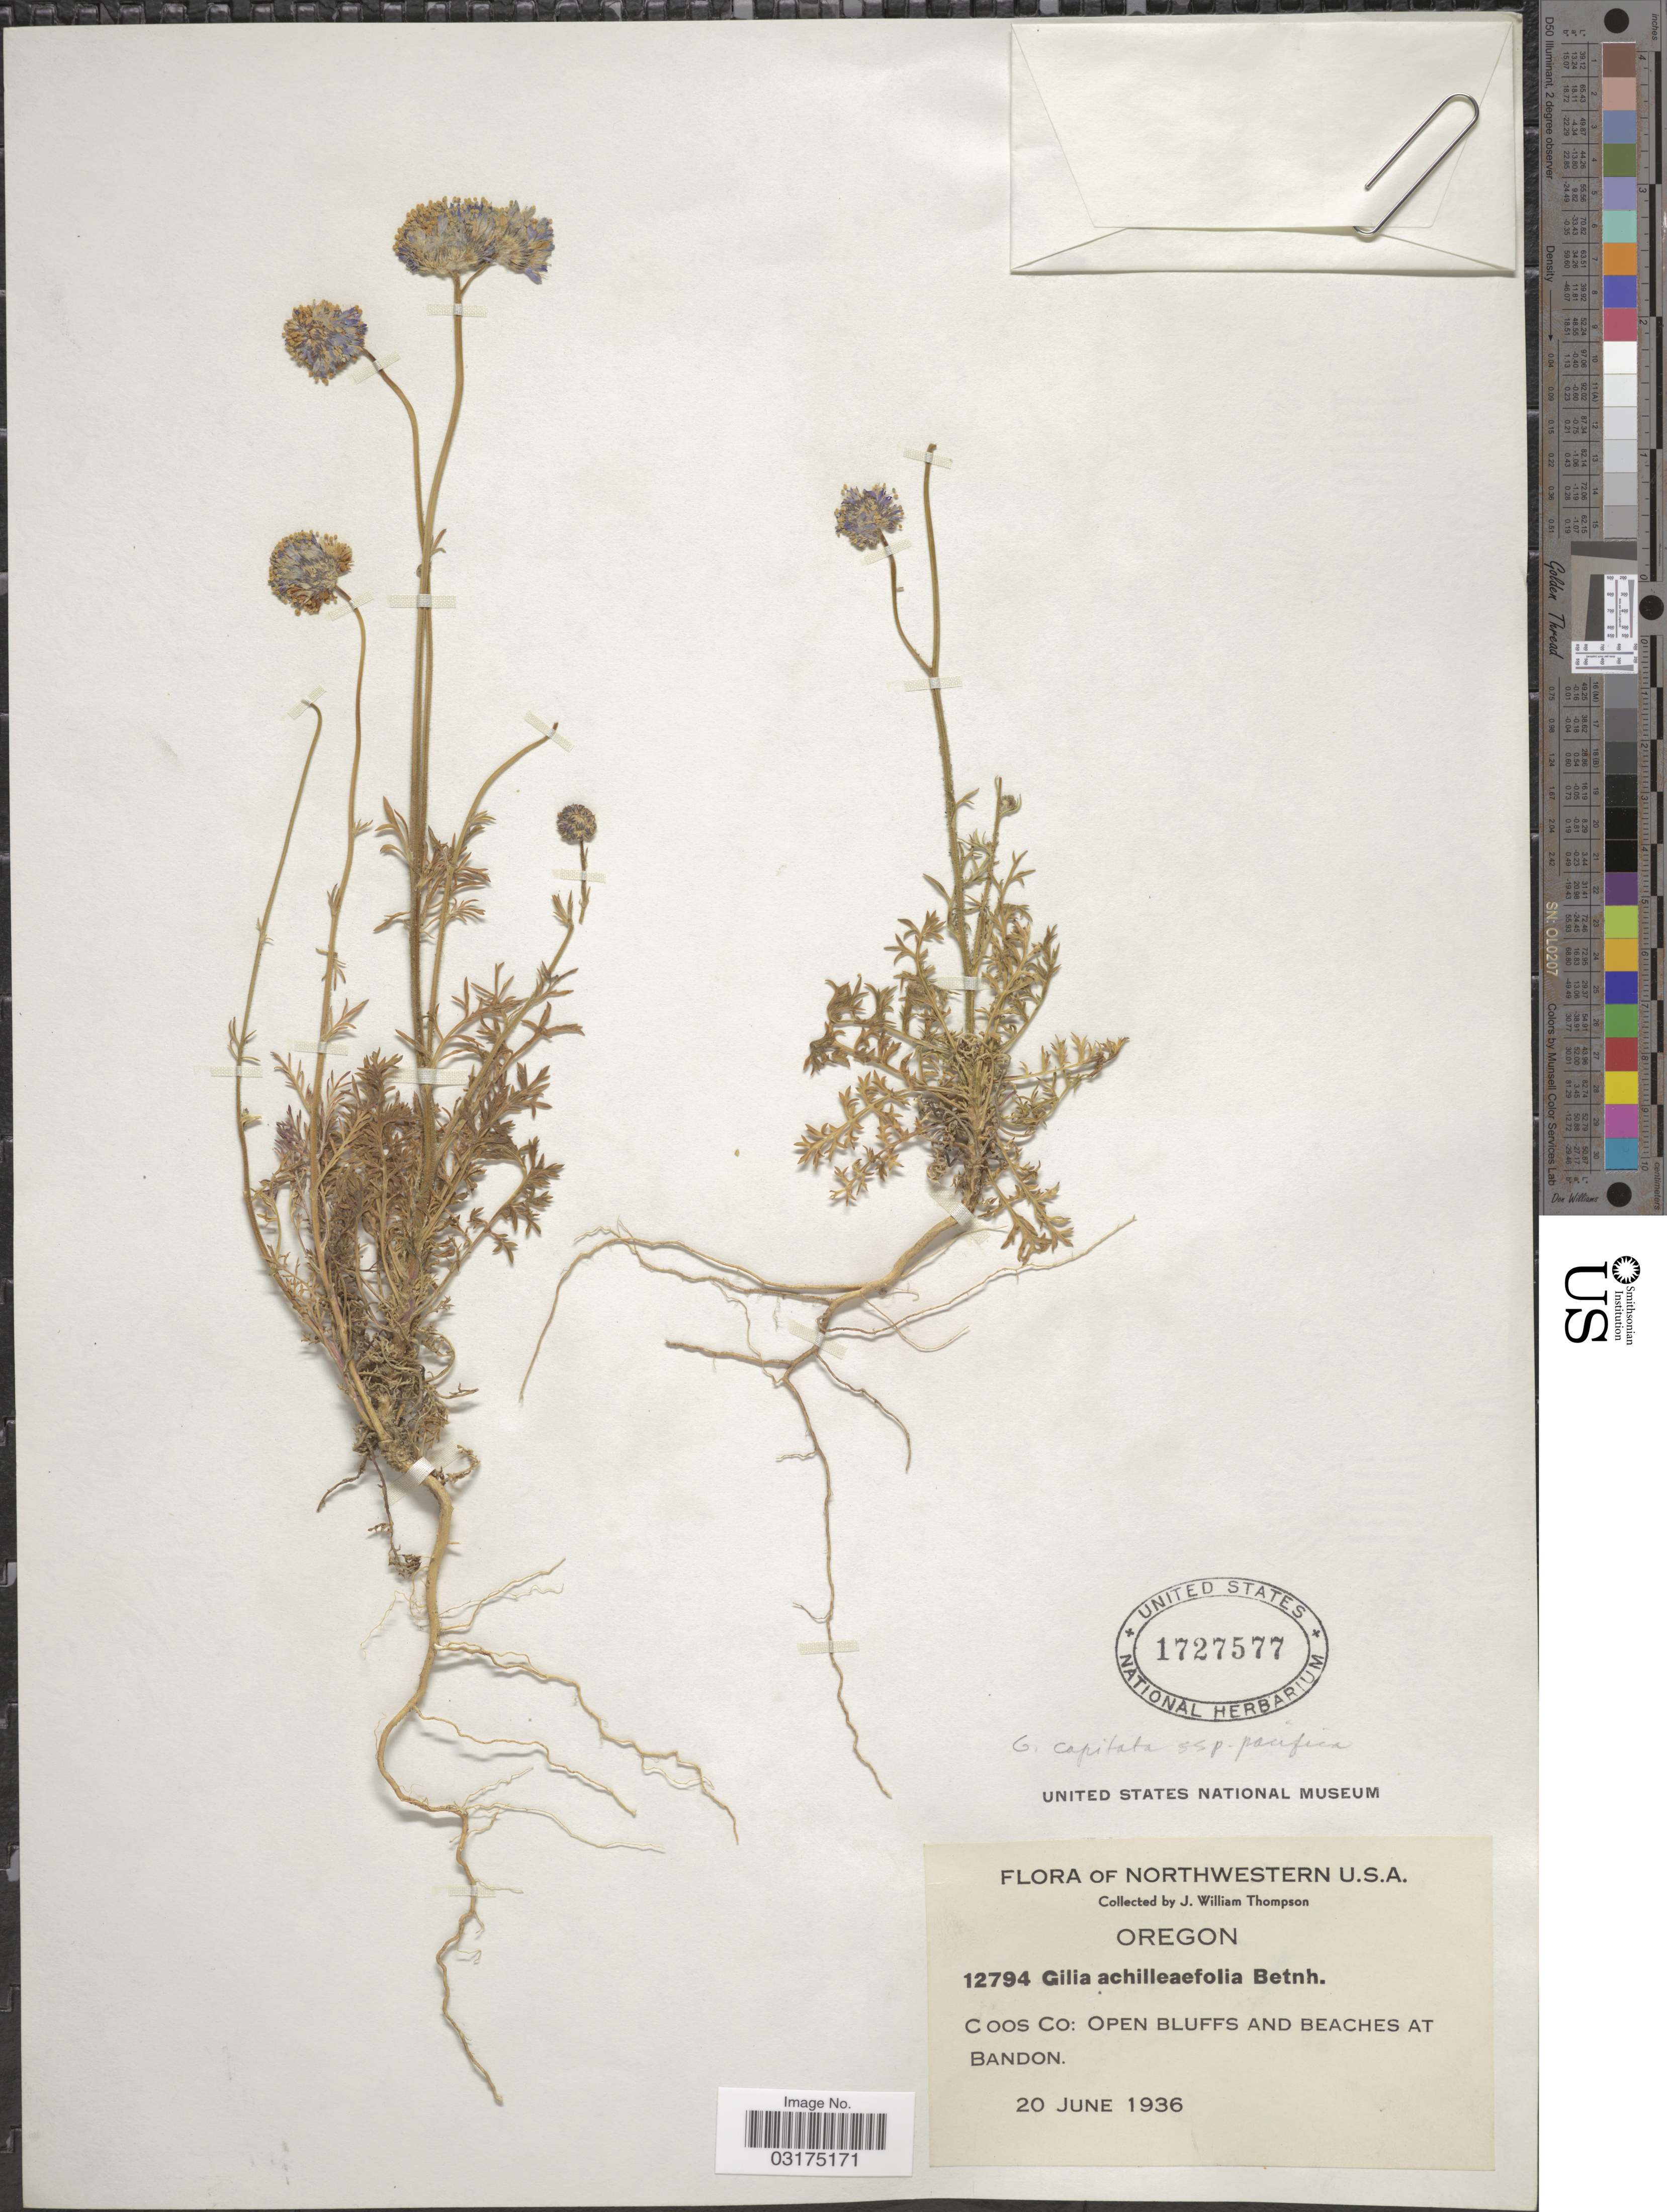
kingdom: Plantae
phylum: Tracheophyta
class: Magnoliopsida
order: Ericales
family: Polemoniaceae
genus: Gilia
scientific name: Gilia capitata subsp. pacifica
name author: V.E. Grant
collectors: J. W. Thompson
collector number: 12794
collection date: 1936-06-20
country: United States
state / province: Oregon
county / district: Coos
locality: Northwestern, Coos Co: Open bluffs and beaches at Bandon.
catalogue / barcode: US 1727577